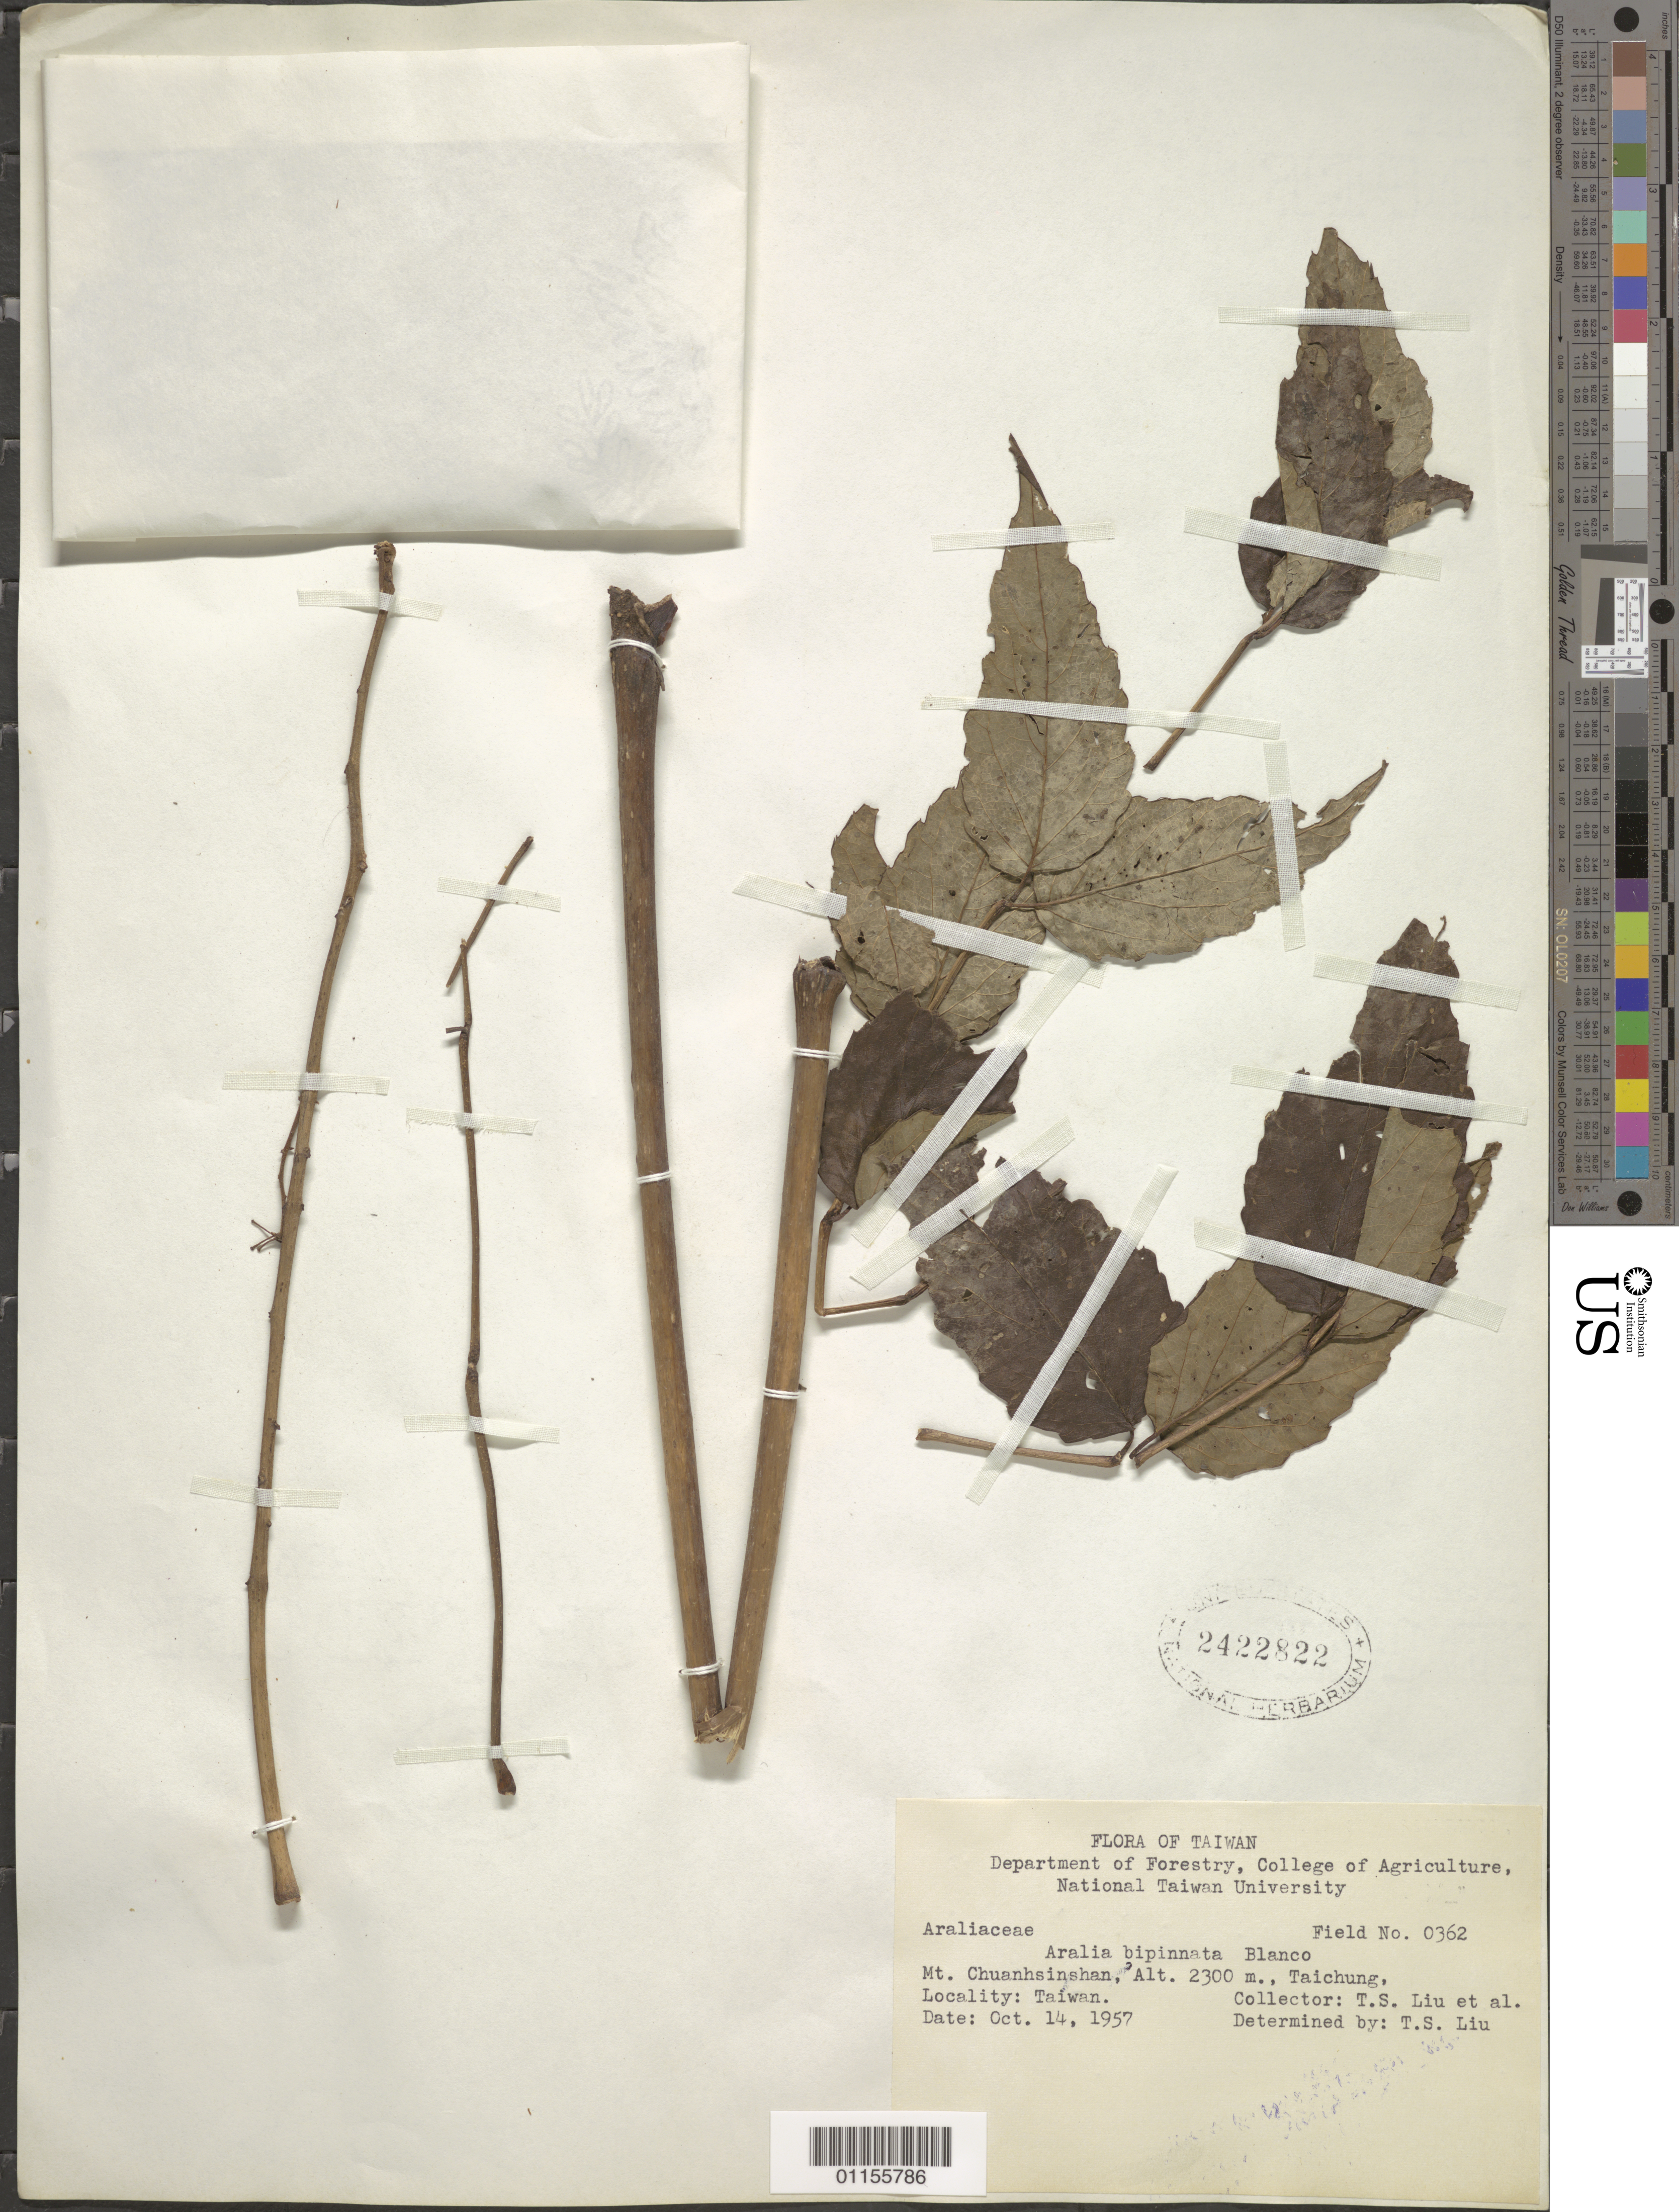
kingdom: Plantae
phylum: Tracheophyta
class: Magnoliopsida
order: Apiales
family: Araliaceae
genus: Aralia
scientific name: Aralia bipinnata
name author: Blanco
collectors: T. Liu et al.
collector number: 0362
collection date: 1957-10-14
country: Taiwan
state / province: Taichung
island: Taiwan [Formosa]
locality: Mt Chuanhsinshan.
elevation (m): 2300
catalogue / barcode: US 2422822